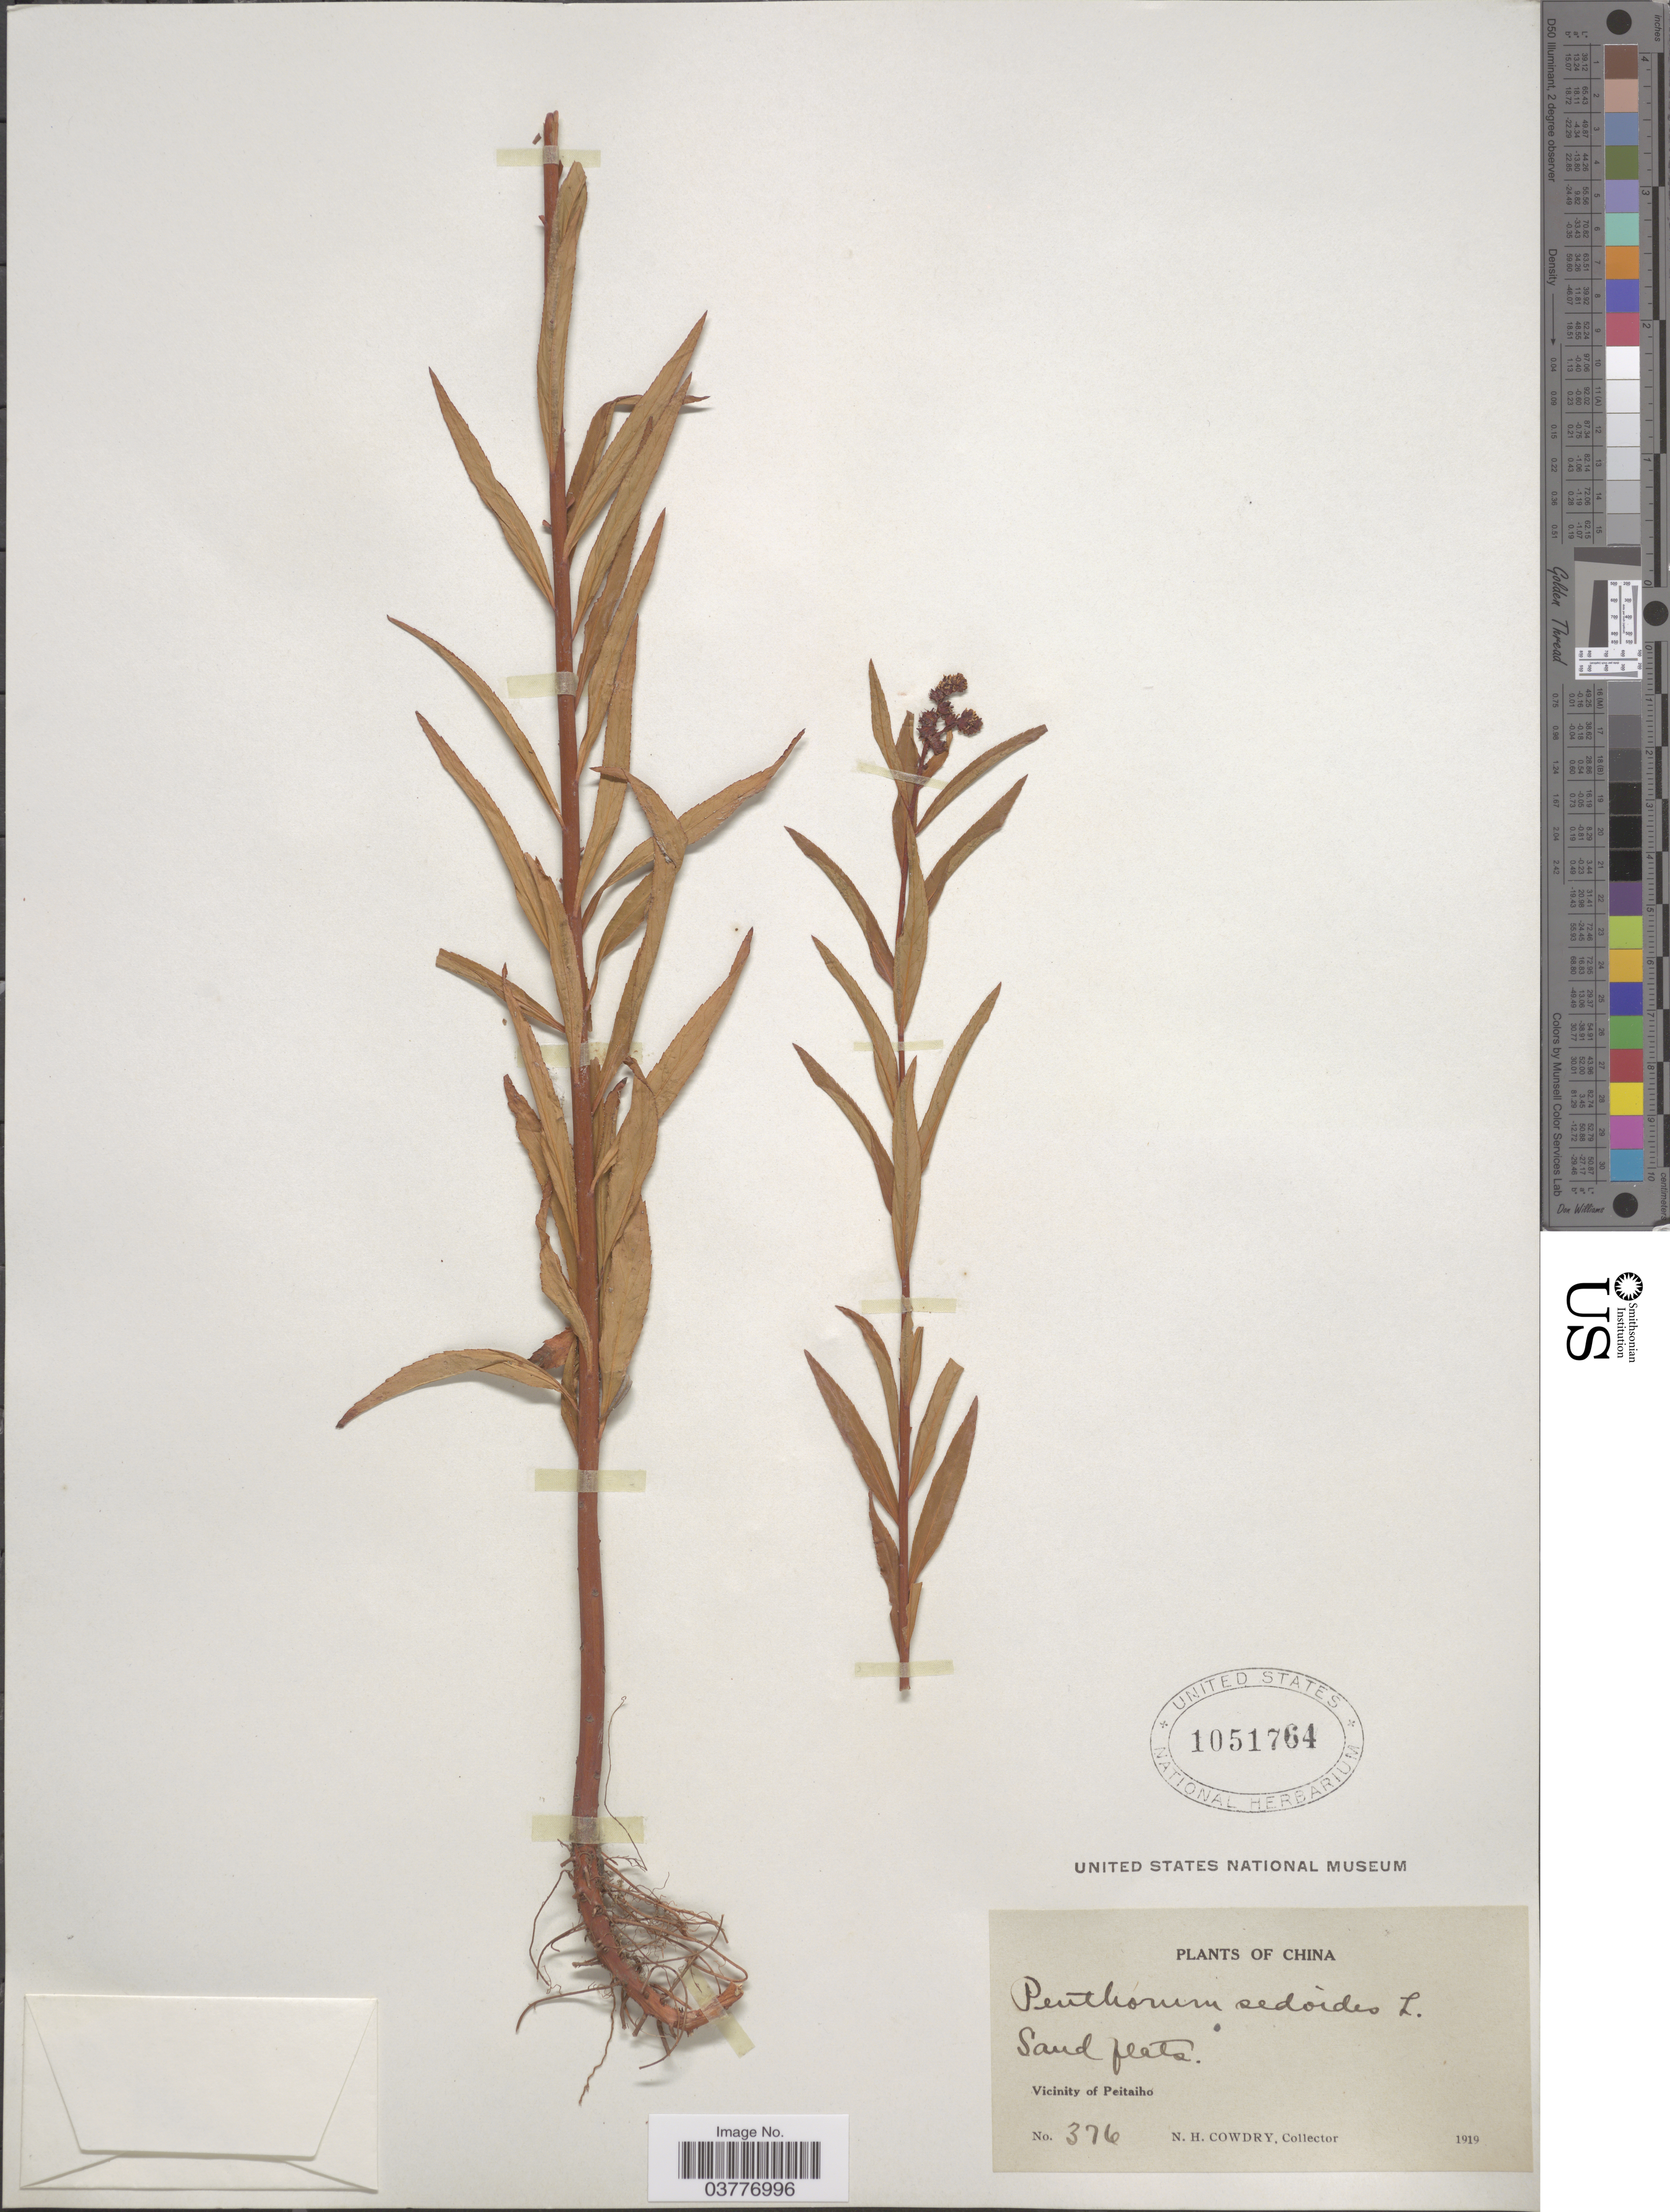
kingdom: Plantae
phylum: Tracheophyta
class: Magnoliopsida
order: Saxifragales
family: Penthoraceae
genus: Penthorum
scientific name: Penthorum sedoides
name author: L.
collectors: N. H. Cowdry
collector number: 376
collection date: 1919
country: China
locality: Vicinity of Peitaiho.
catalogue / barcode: US 1051764